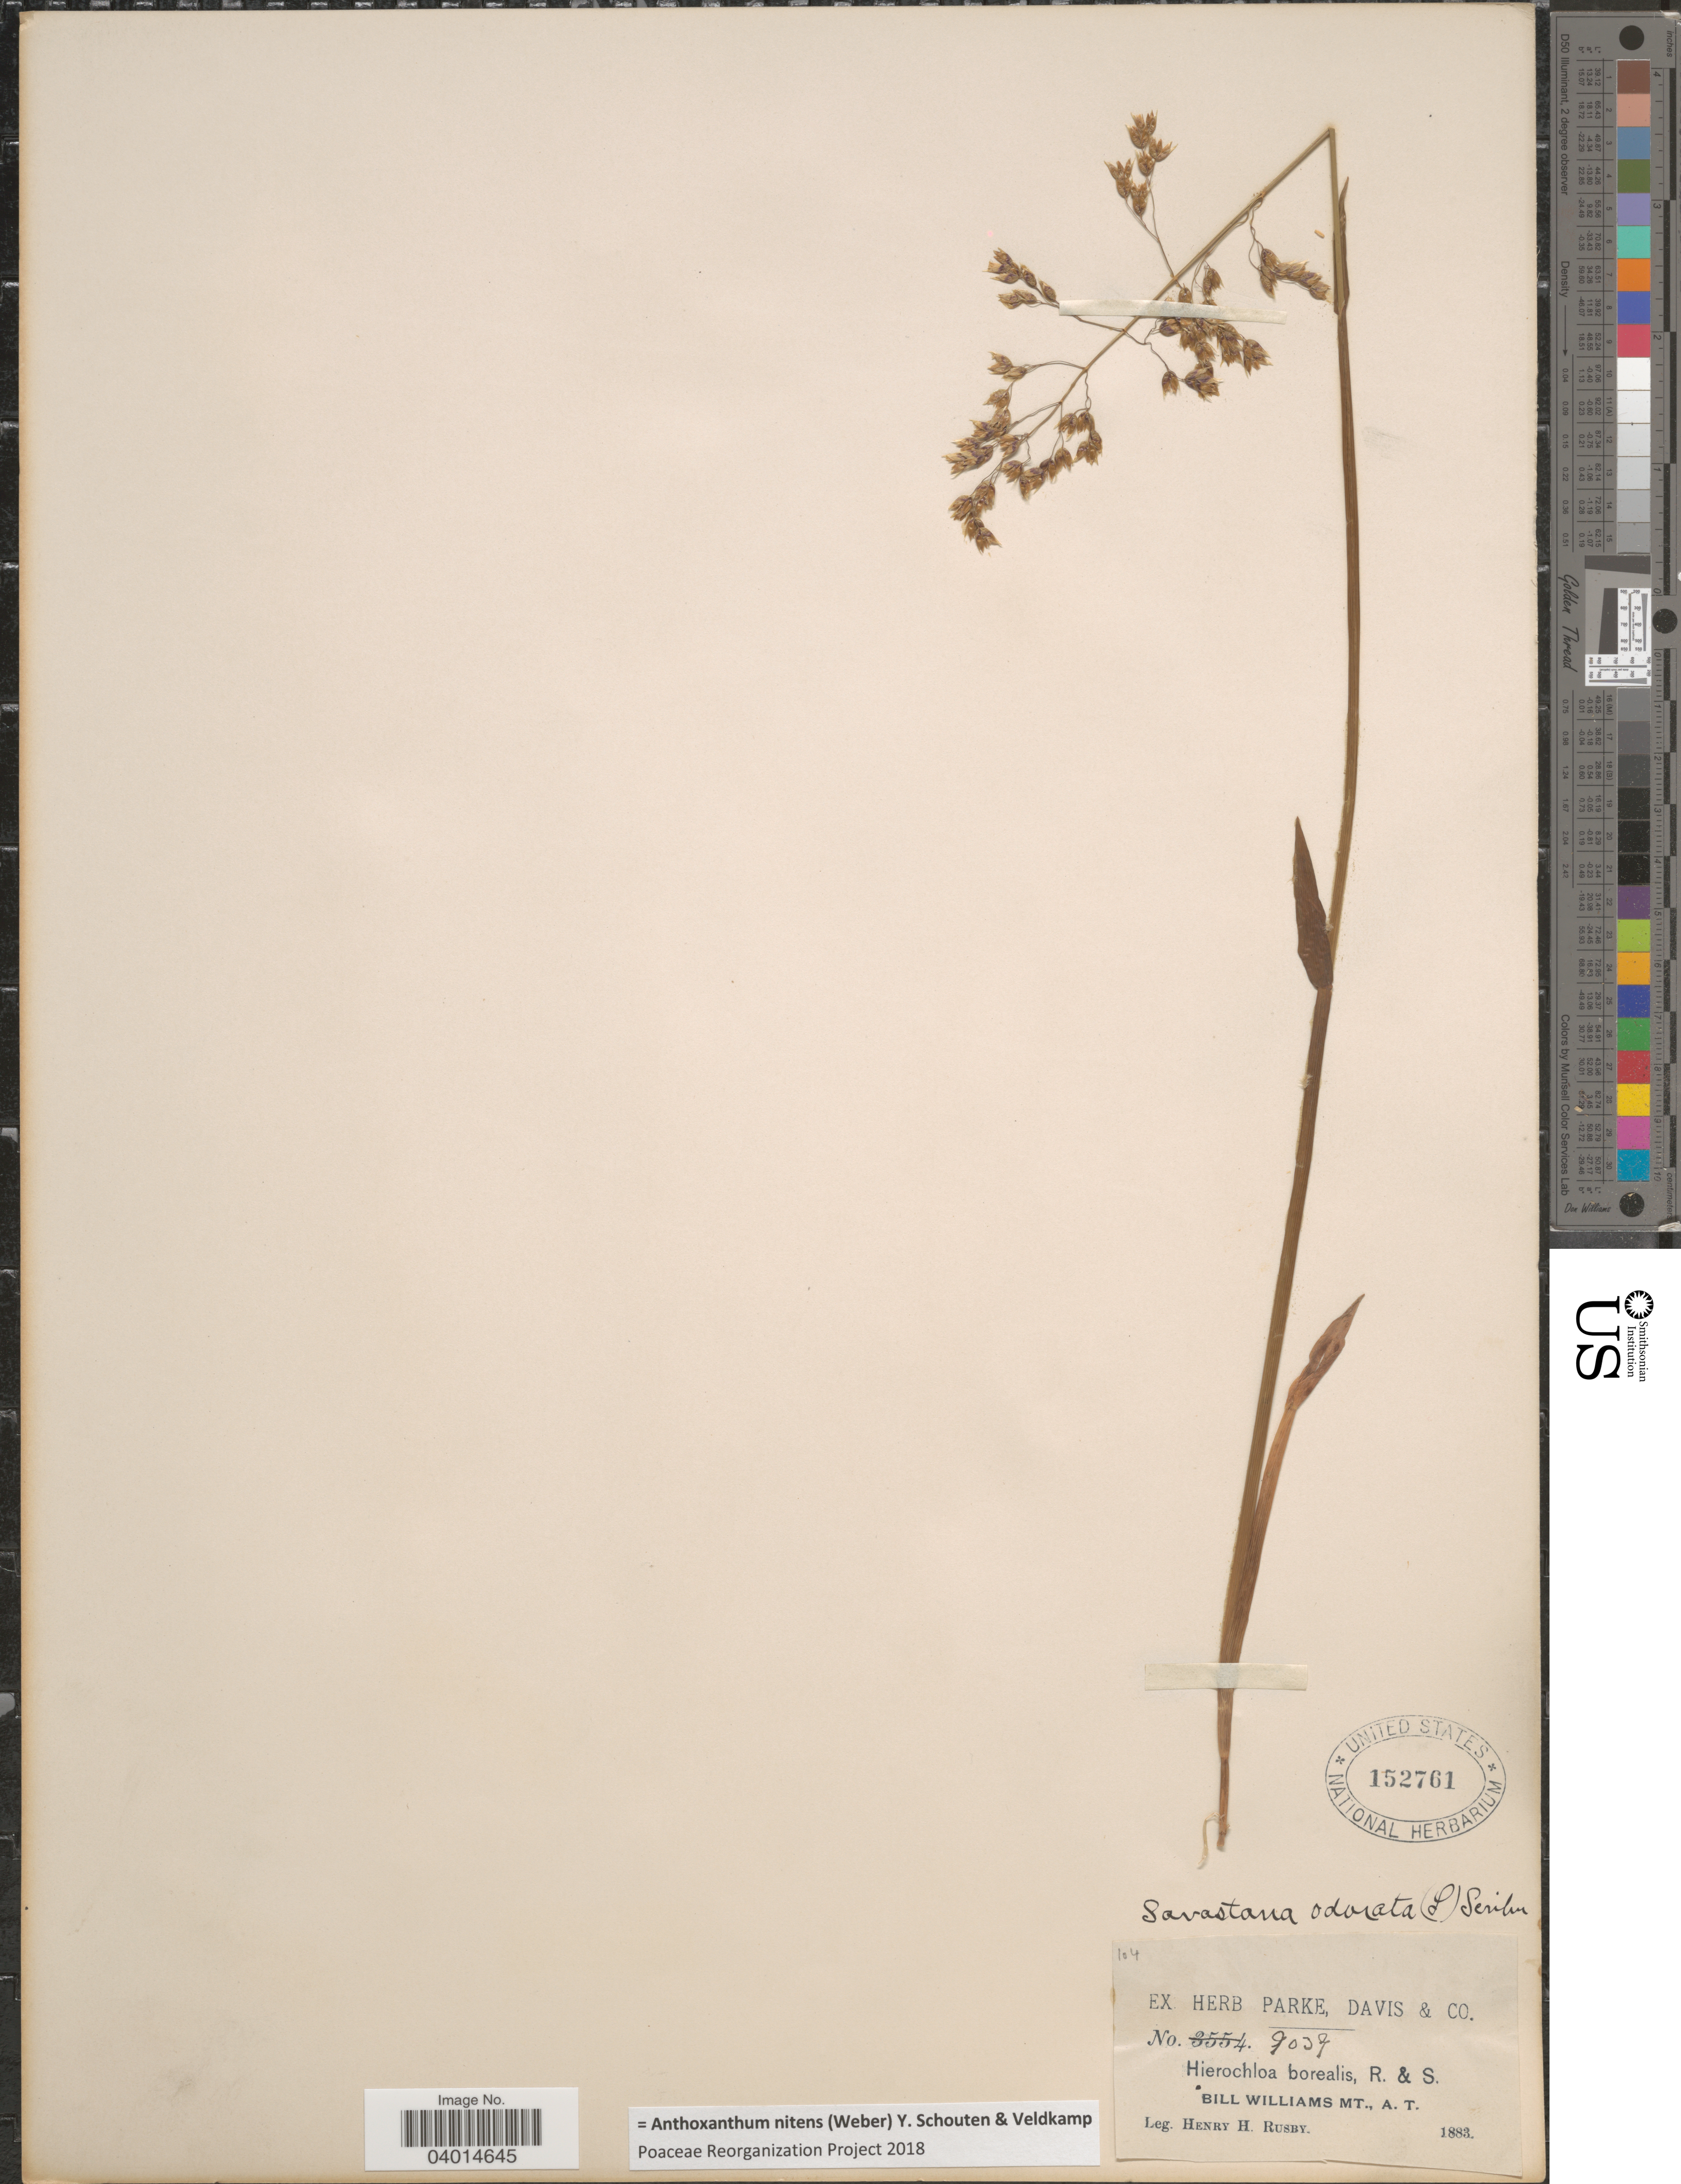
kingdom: Plantae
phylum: Tracheophyta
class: Liliopsida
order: Poales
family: Poaceae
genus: Anthoxanthum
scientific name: Anthoxanthum nitens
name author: (G.H. Weber) R.T.A. Schouten & Veldkamp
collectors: H. H. Rusby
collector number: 7037*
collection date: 1883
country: United States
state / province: Arizona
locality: Bill Williams Mt., A. T.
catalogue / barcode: US 152761